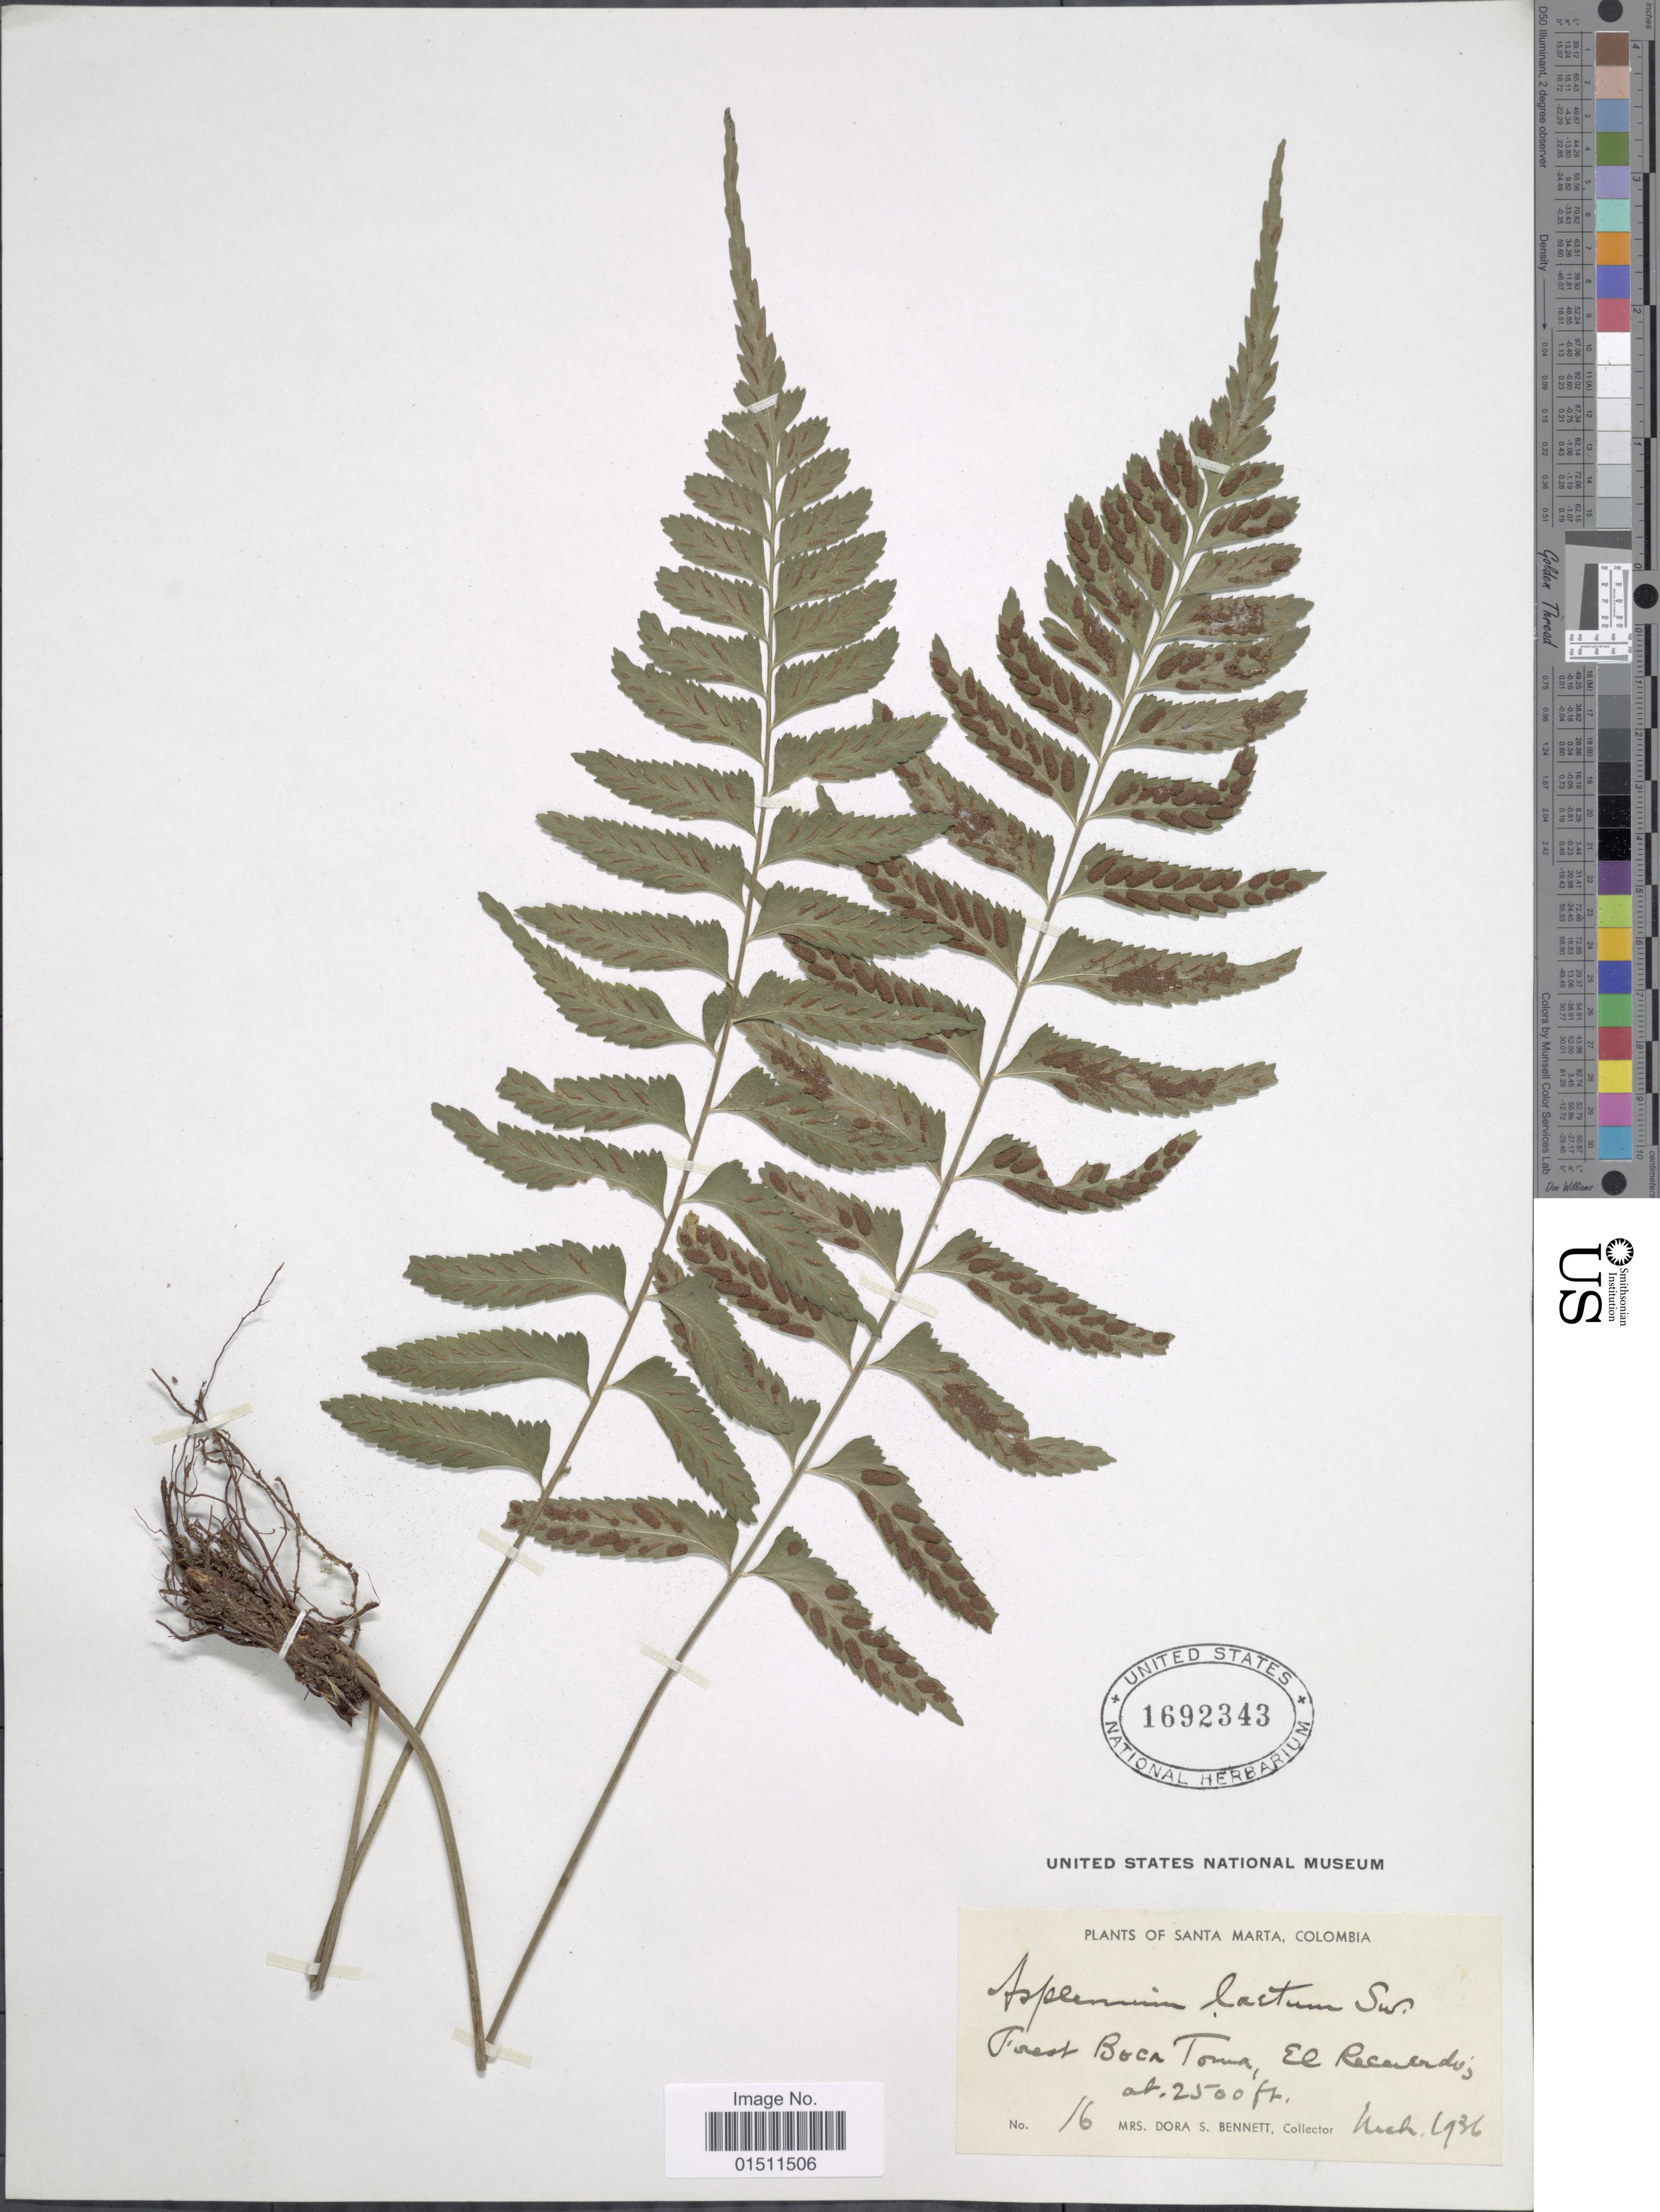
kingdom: Plantae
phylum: Tracheophyta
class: Polypodiopsida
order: Polypodiales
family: Aspleniaceae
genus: Asplenium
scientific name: Asplenium laetum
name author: Sw.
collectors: D. Bennett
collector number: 16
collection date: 1936-03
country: Colombia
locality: Santa Marta, Forest Boca Toma, El Recuerdo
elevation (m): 762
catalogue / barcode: US 1692343